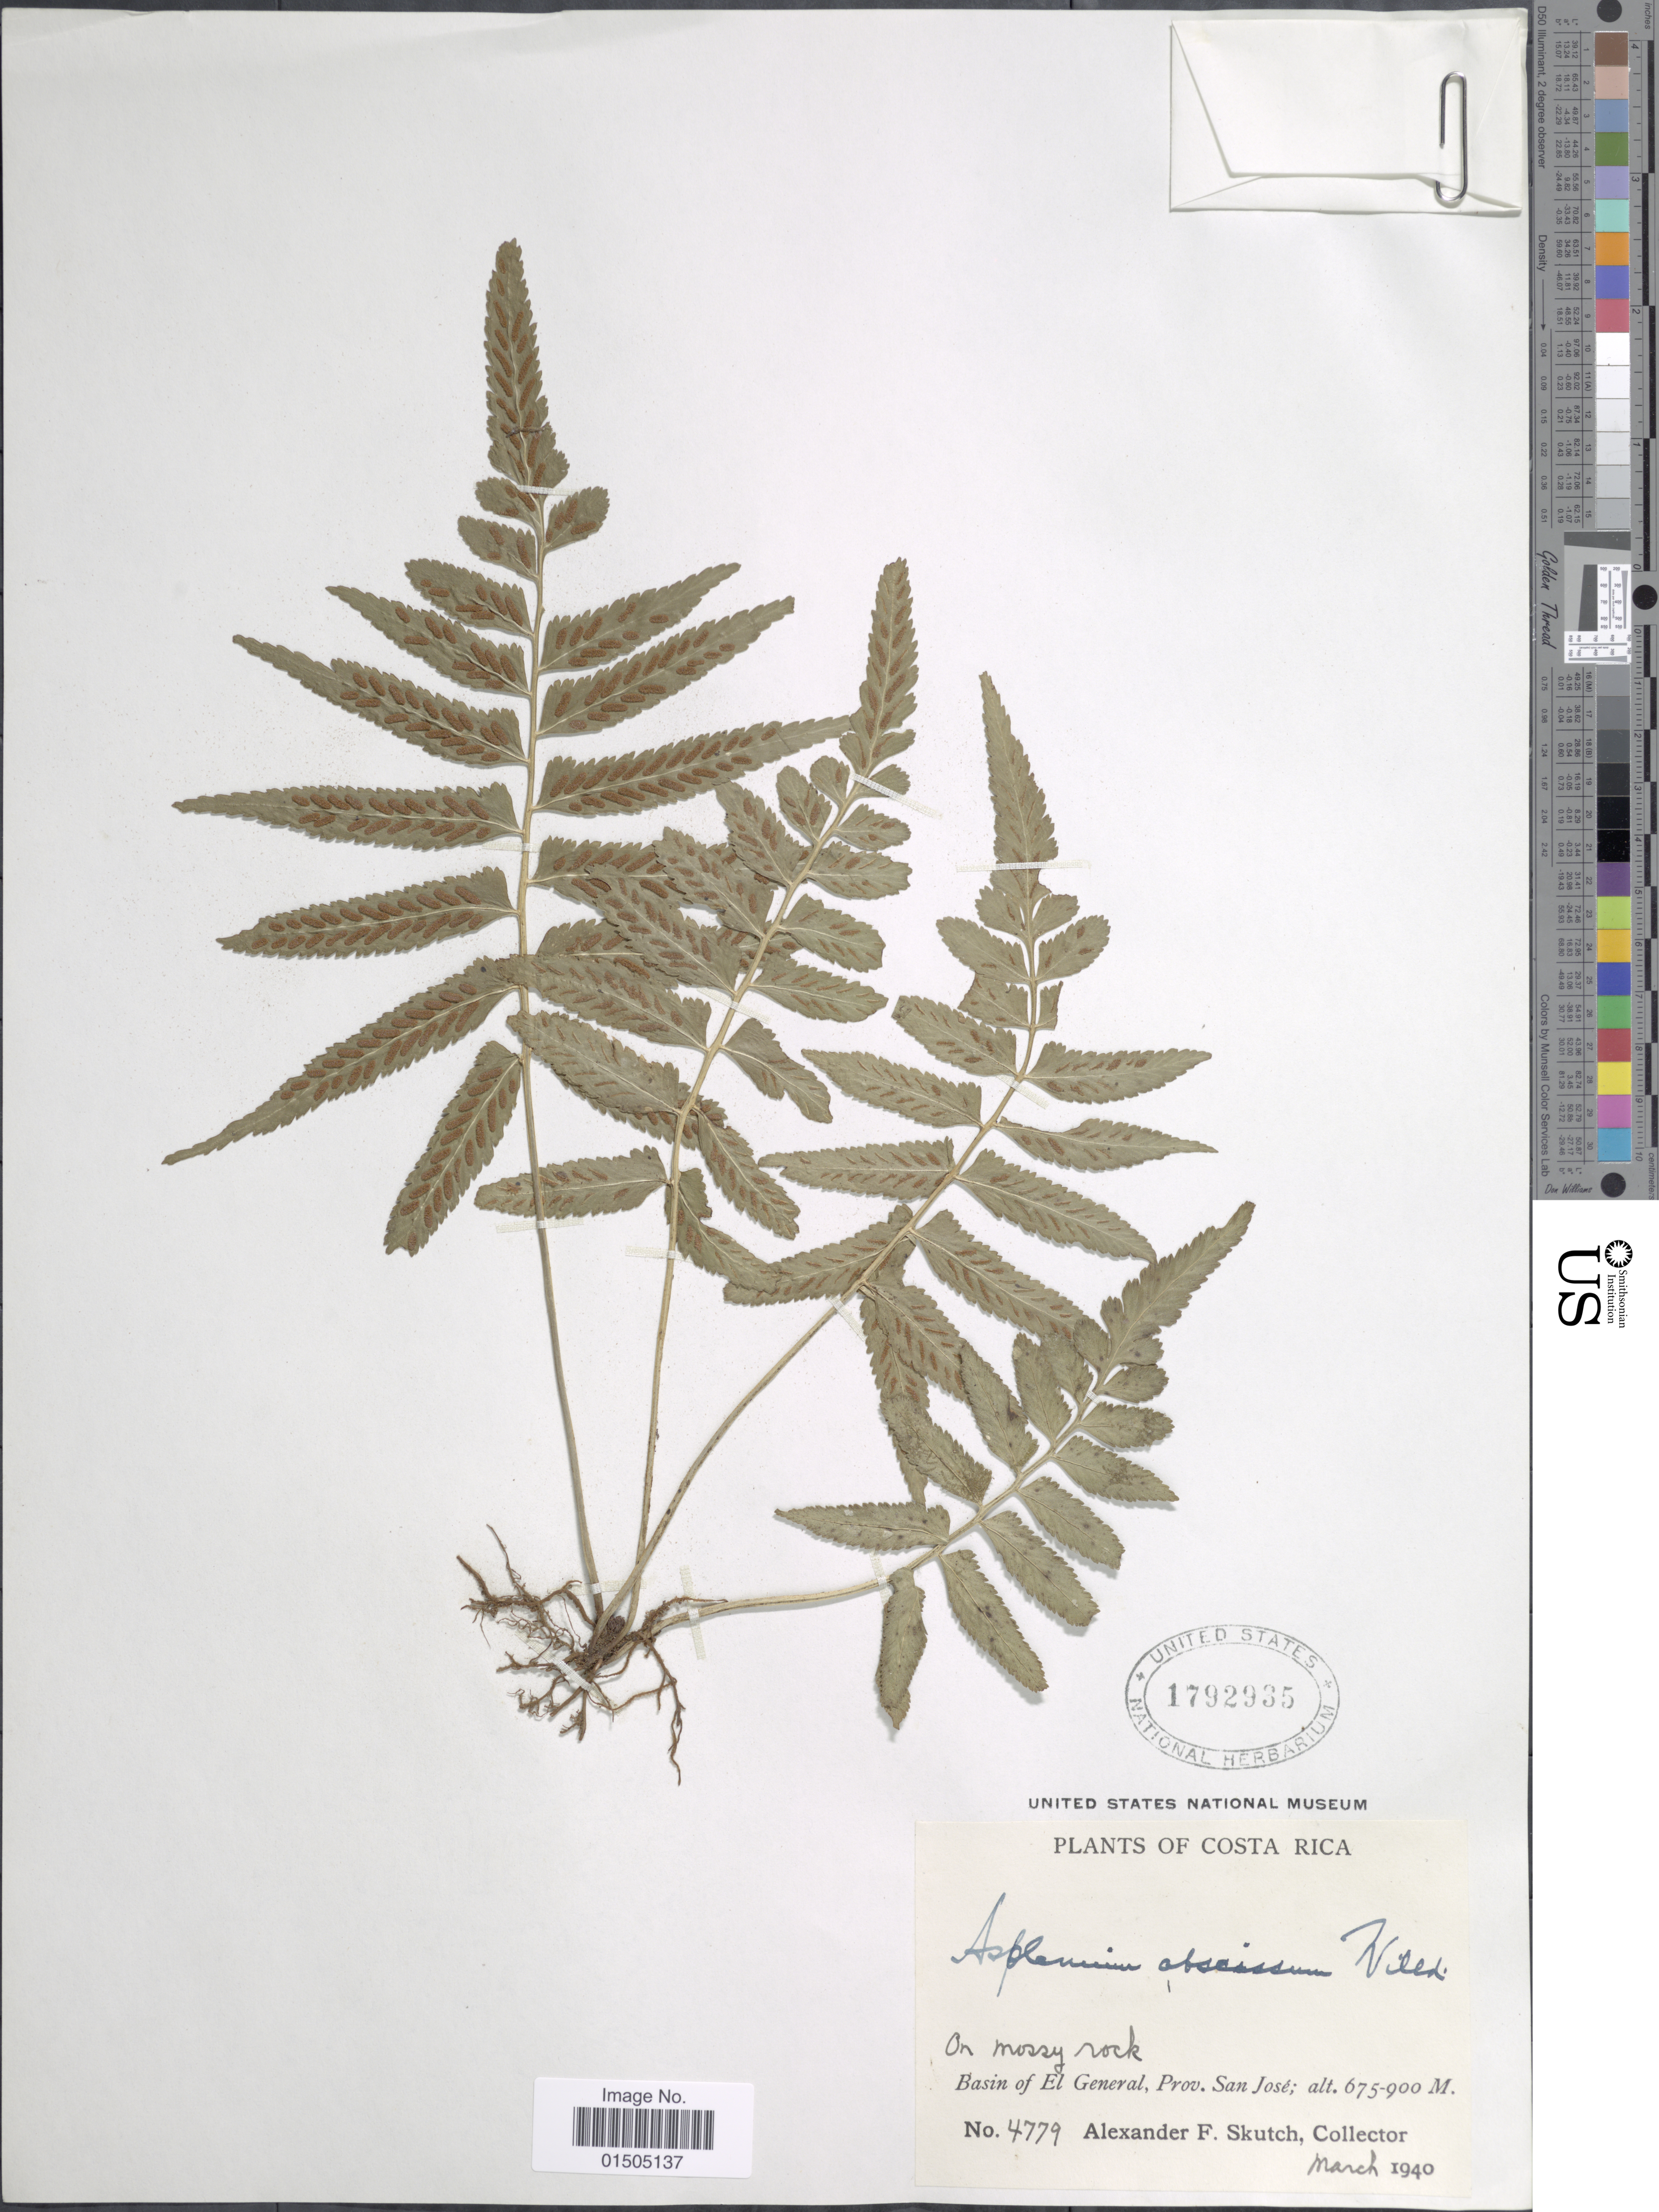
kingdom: Plantae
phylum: Tracheophyta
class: Polypodiopsida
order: Polypodiales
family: Aspleniaceae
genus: Asplenium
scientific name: Asplenium abscissum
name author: Willd.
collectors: A. F. Skutch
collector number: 4779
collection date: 1940-03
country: Costa Rica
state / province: San José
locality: Basin of El General.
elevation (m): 675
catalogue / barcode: US 1792935